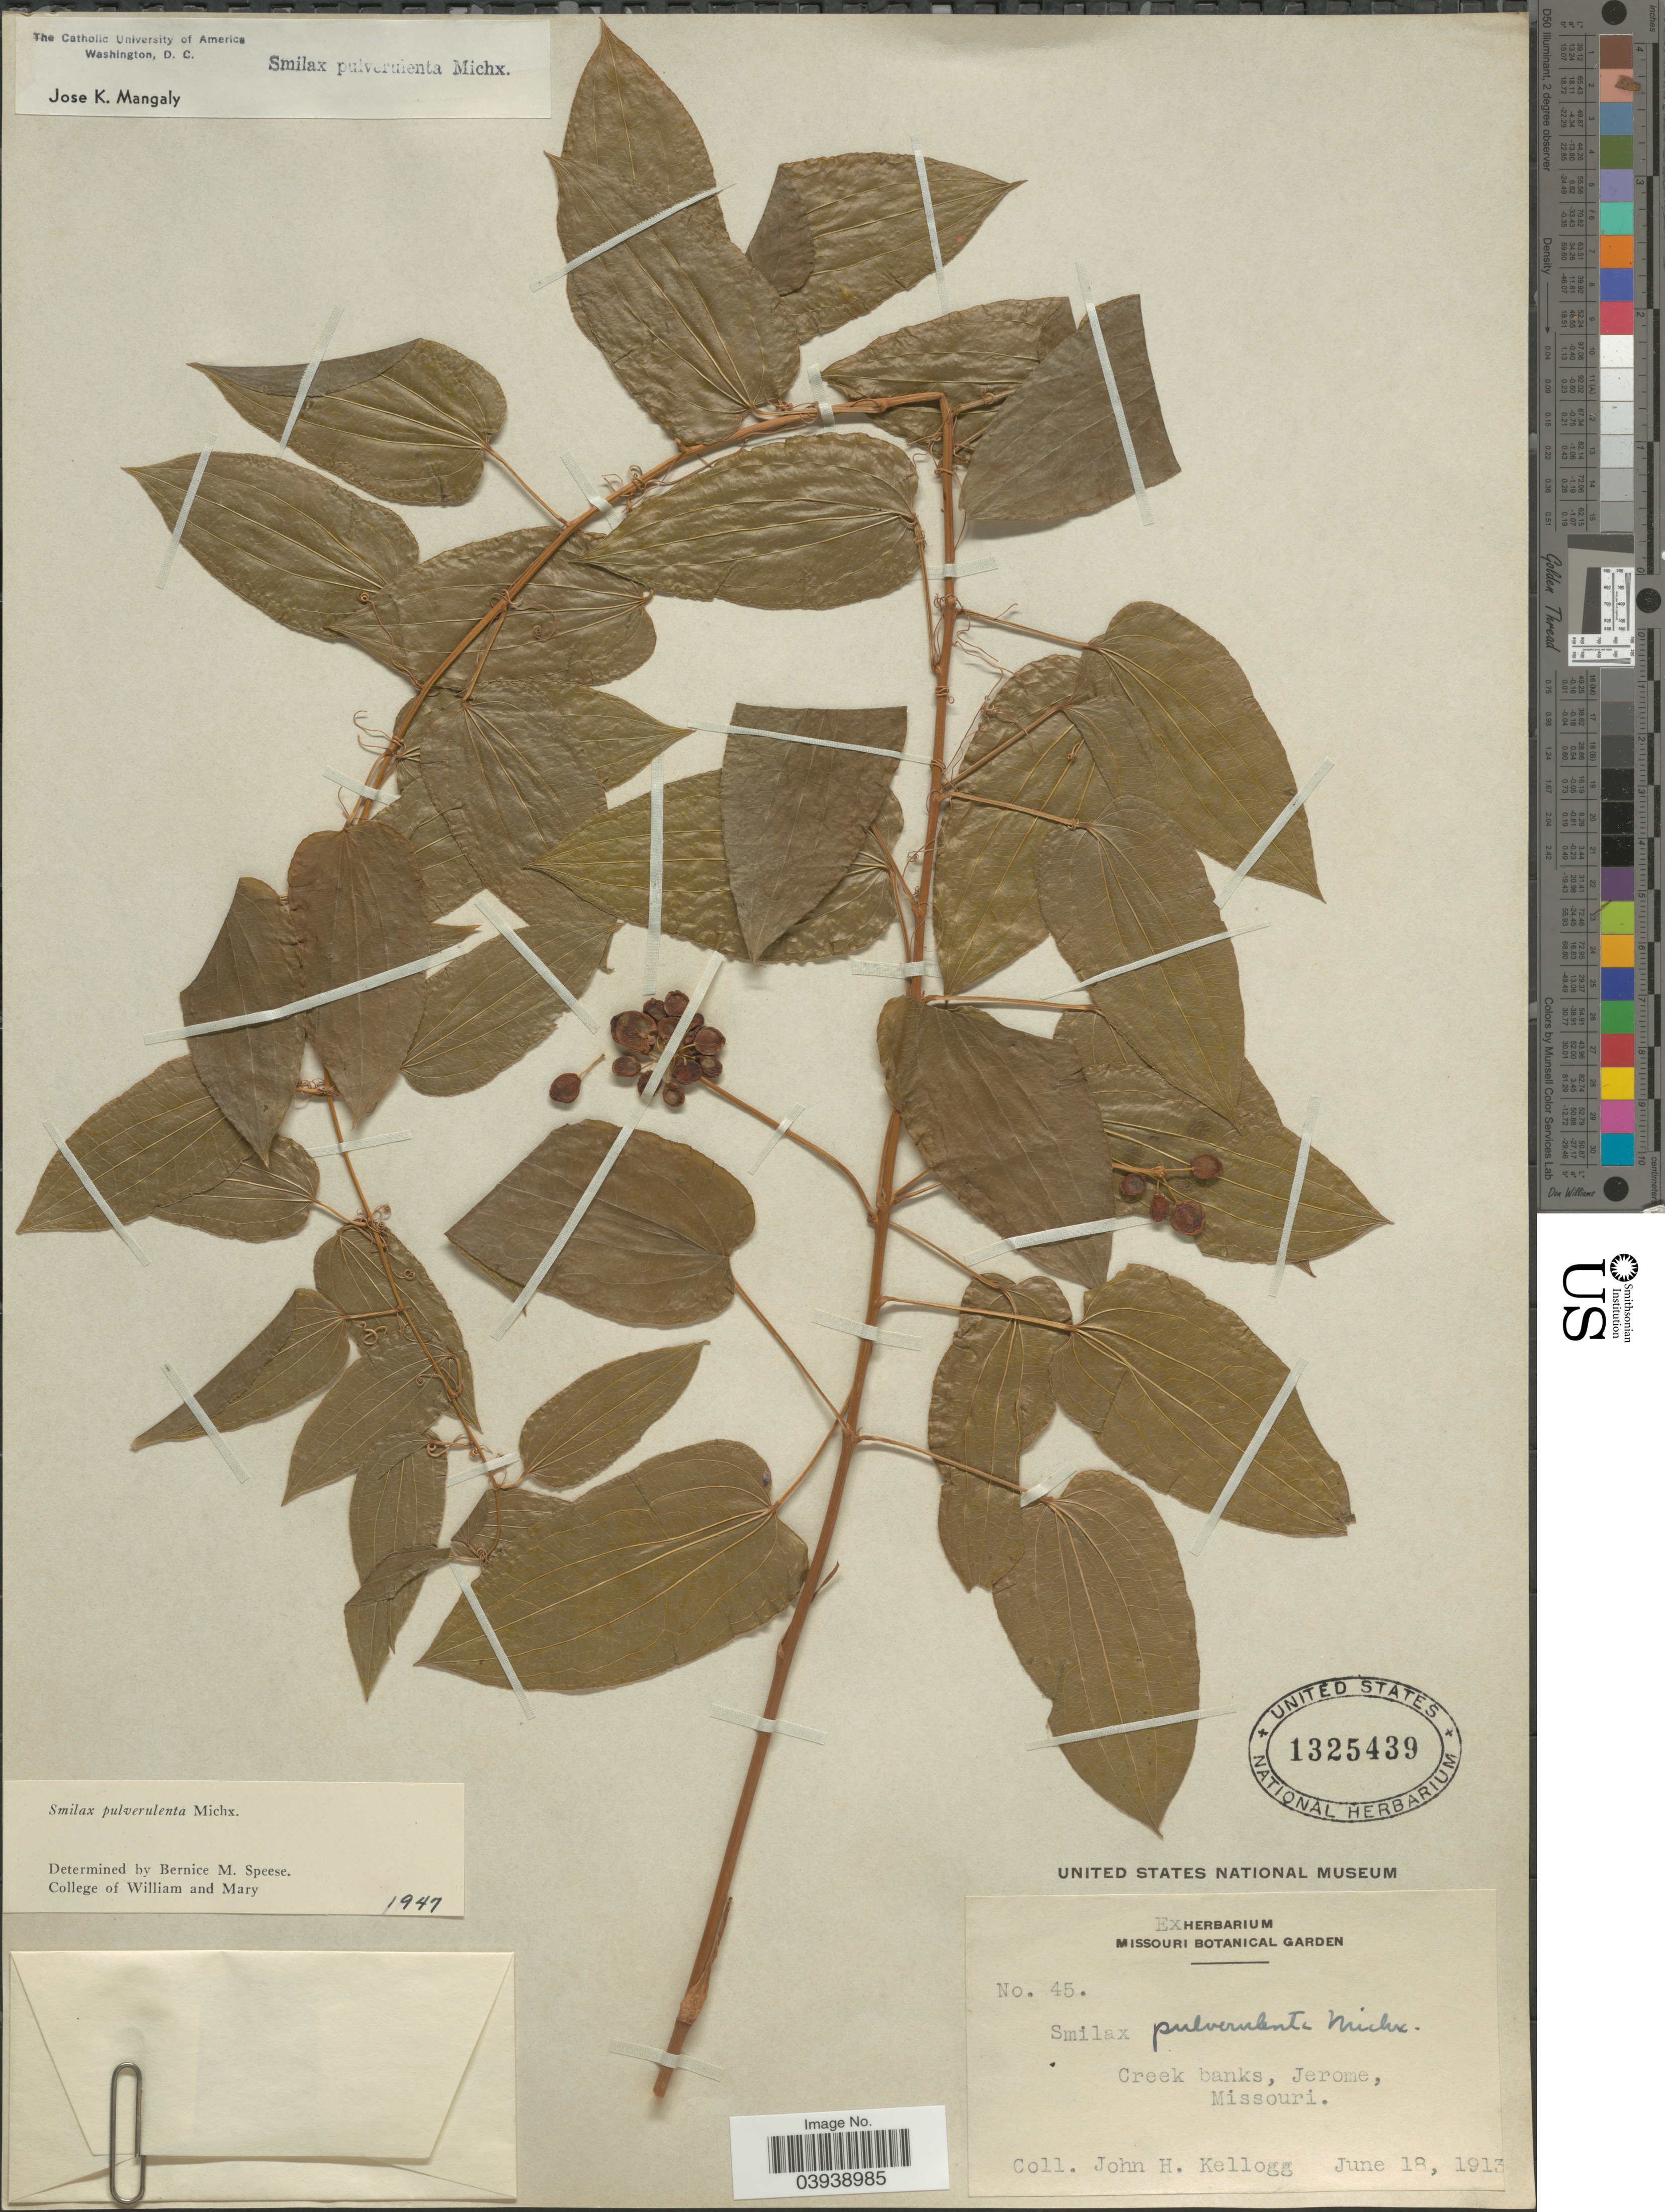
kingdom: Plantae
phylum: Tracheophyta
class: Liliopsida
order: Liliales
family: Smilacaceae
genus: Smilax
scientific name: Smilax pulverulenta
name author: Michx.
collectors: J. H. Kellogg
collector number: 45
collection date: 1913-06-18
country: United States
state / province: Missouri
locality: Creek banks, Jerome.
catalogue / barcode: US 1325439